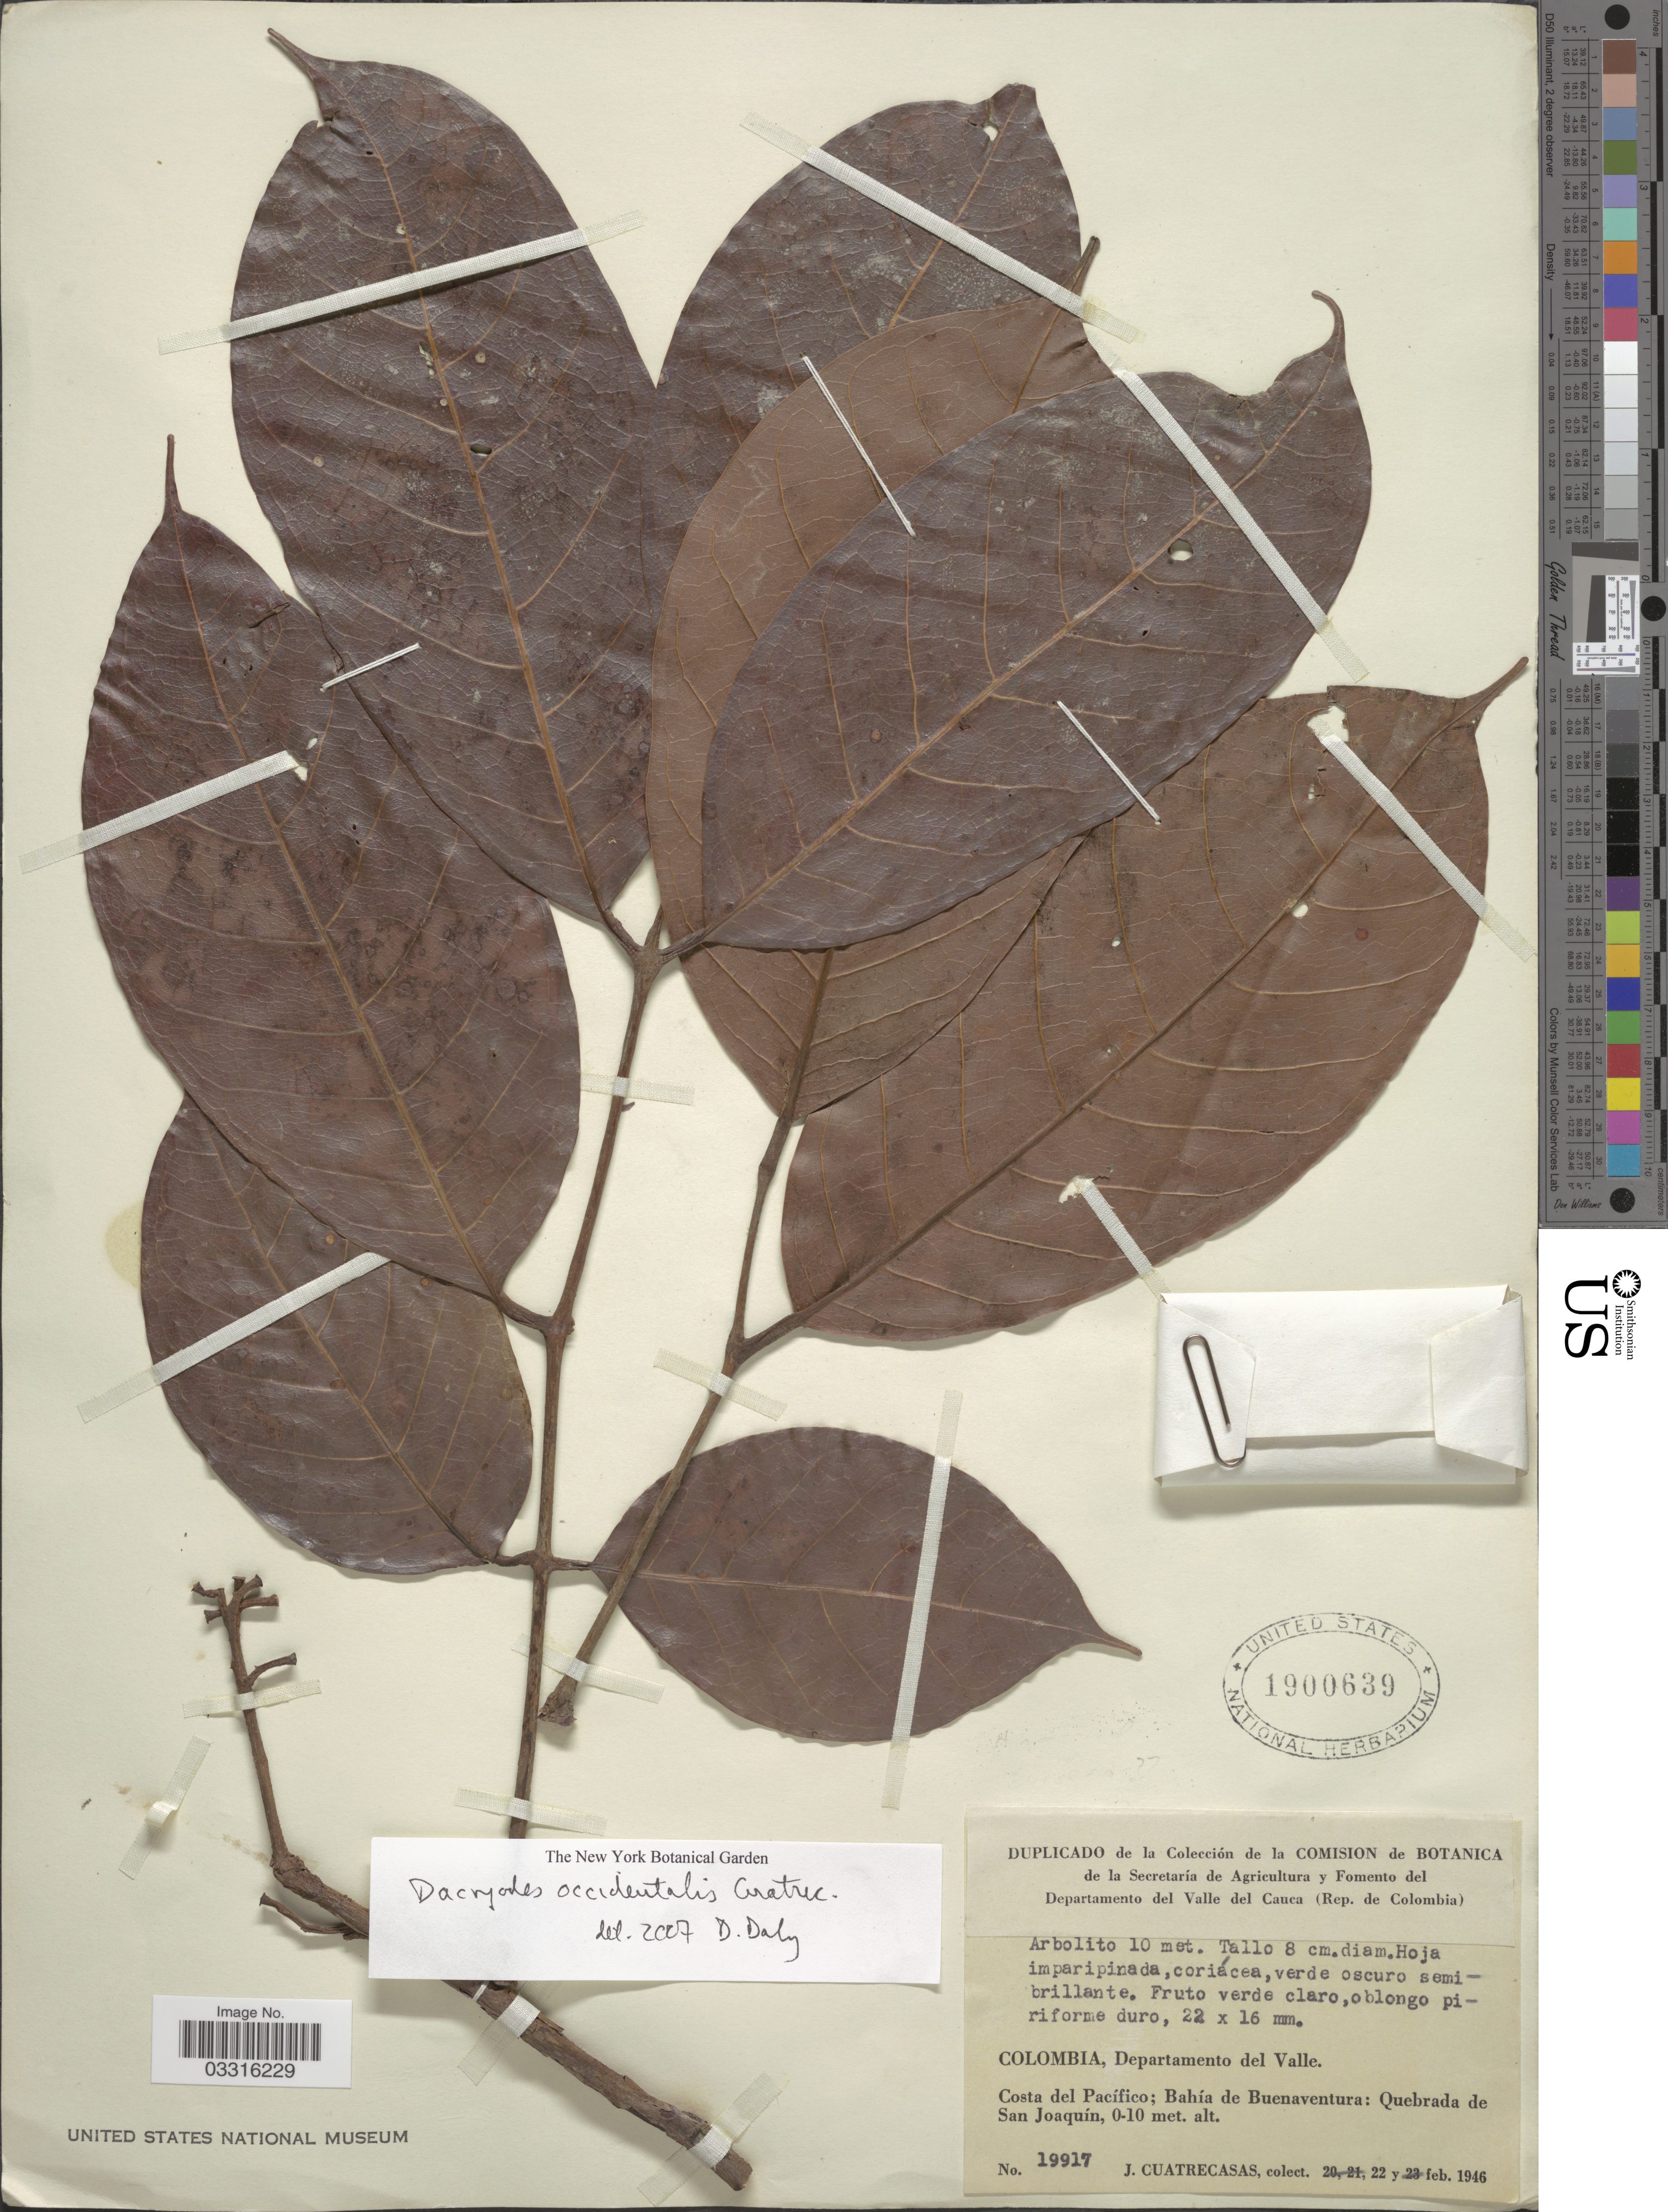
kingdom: Plantae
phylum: Tracheophyta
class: Magnoliopsida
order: Sapindales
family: Burseraceae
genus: Dacryodes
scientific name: Dacryodes occidentalis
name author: Cuatrec.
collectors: J. Cuatrecasas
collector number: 19917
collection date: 1946-02-22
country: Colombia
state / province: Valle del Cauca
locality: Departamento del Valle. Costa del Pacífico; Bahía de Buenaventura: Quebrada de San Joaquín.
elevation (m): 0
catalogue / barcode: US 1900639